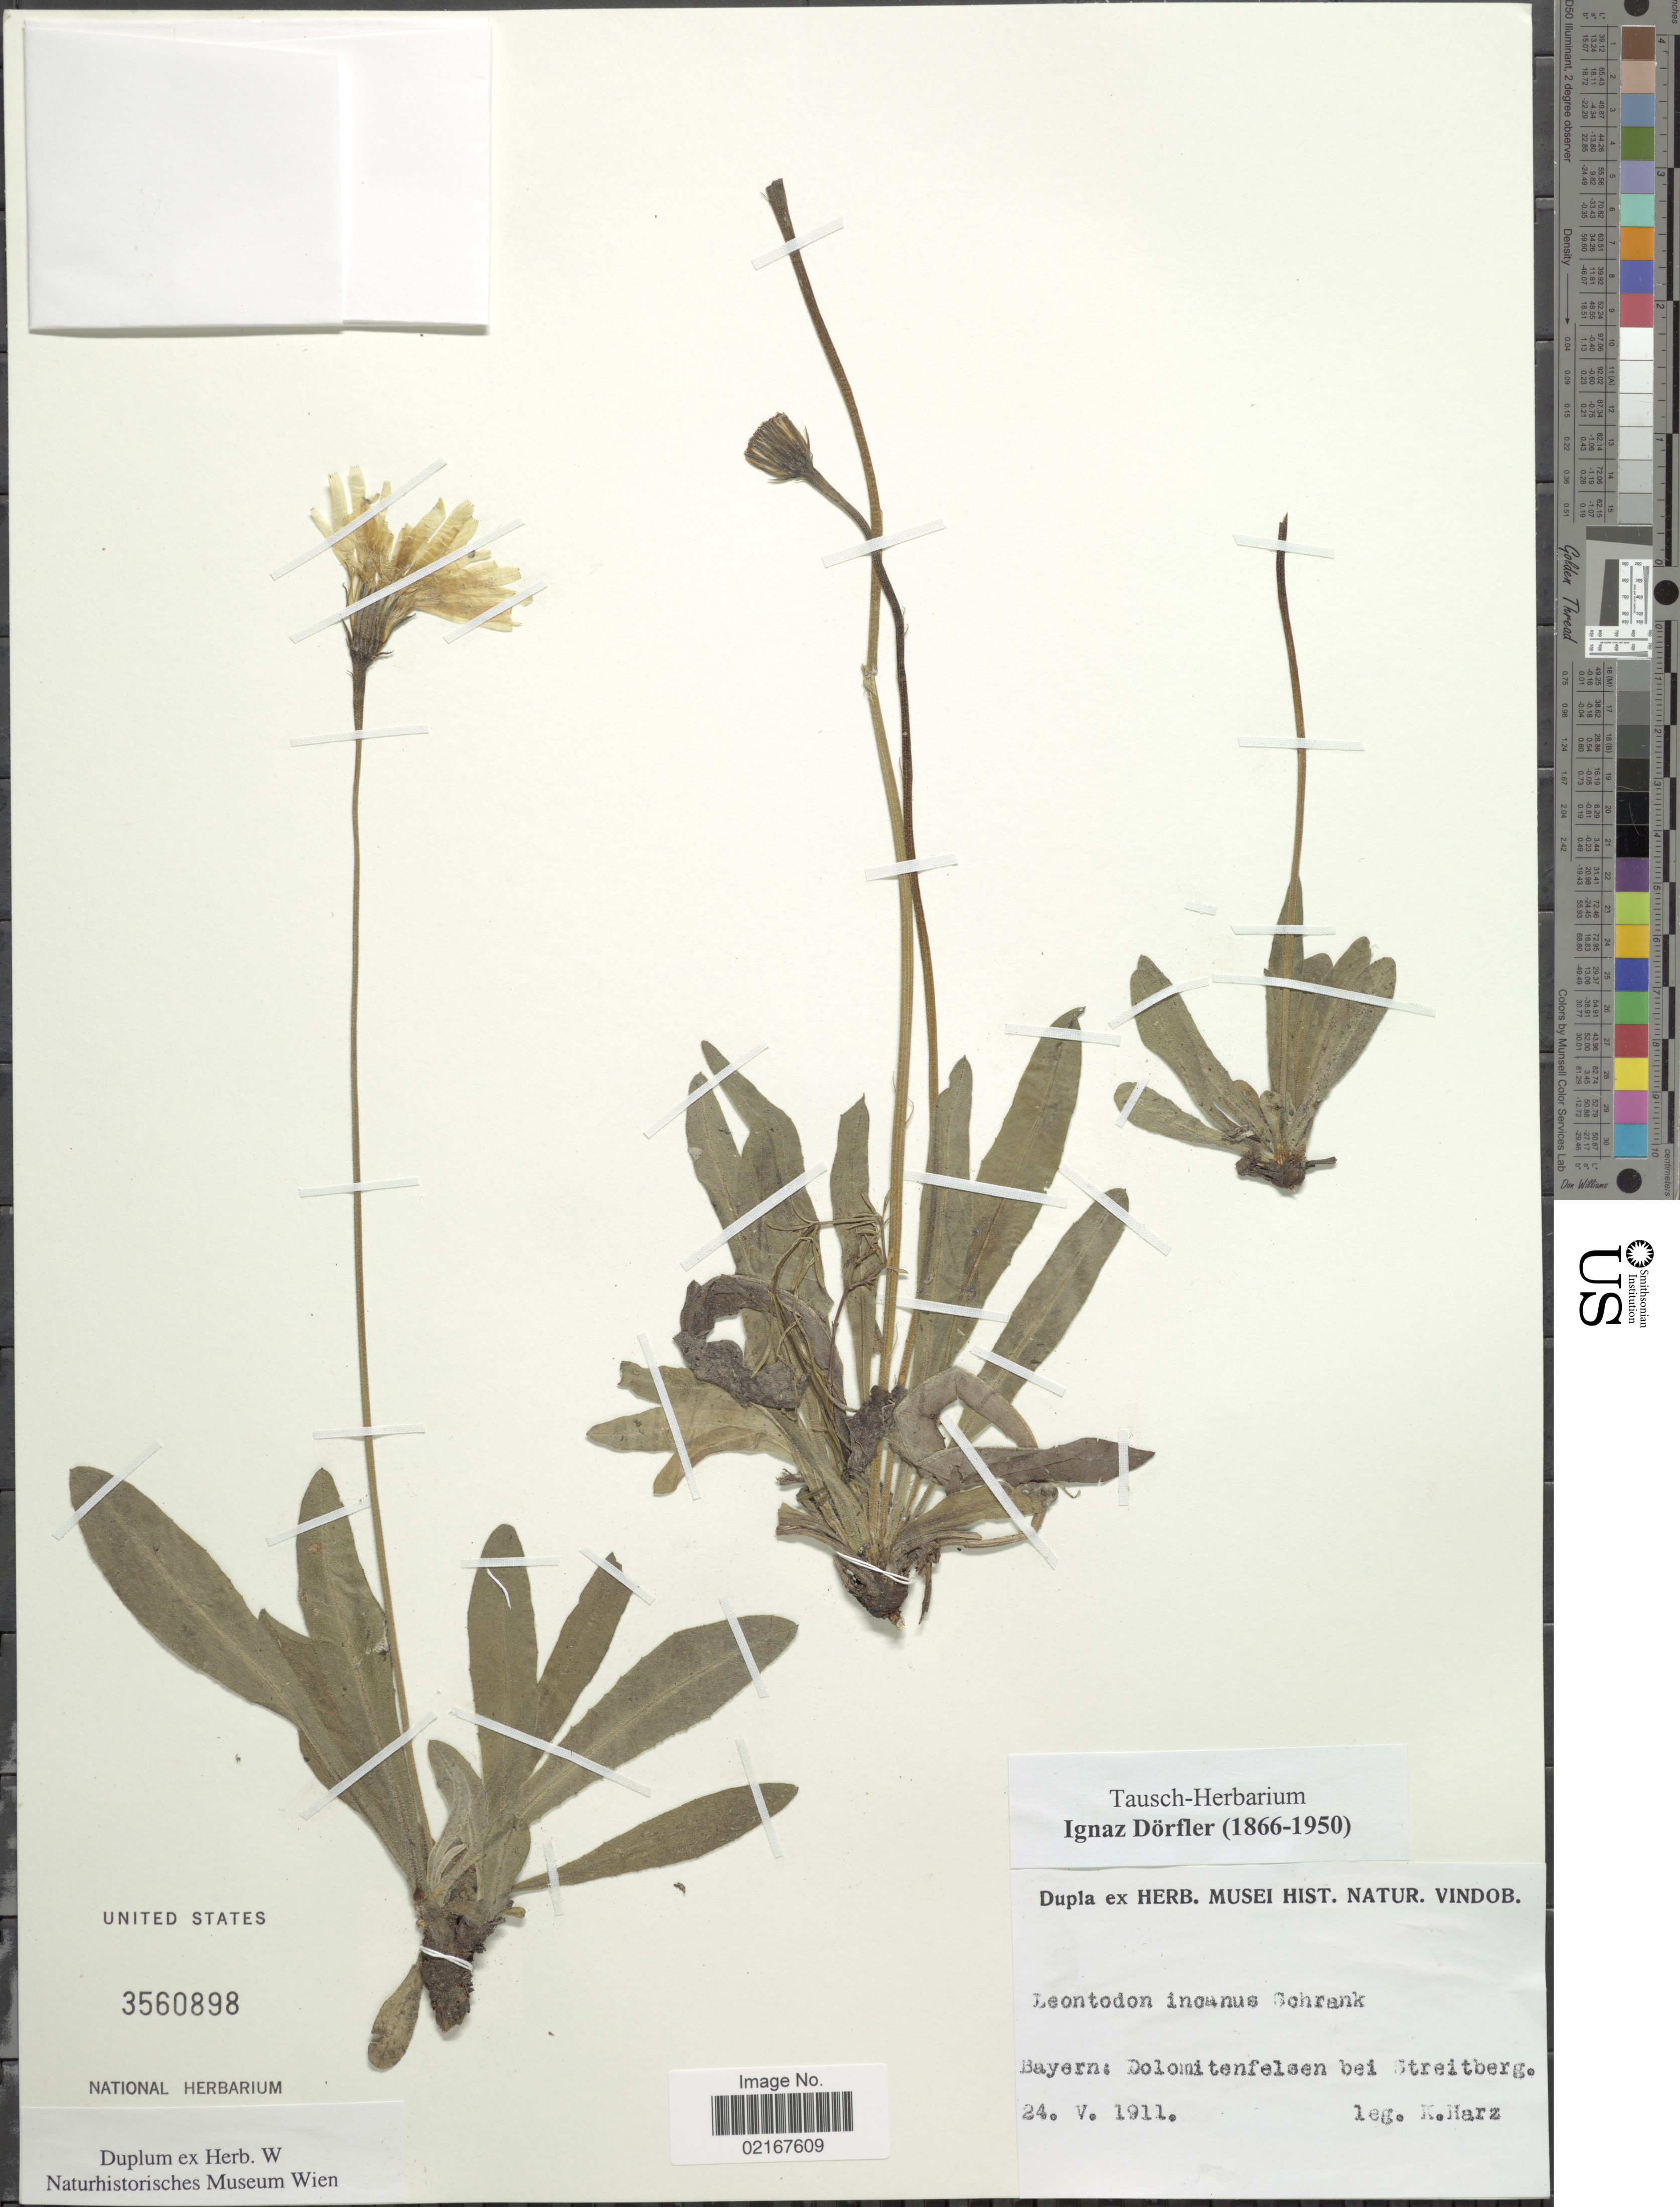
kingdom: Plantae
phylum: Tracheophyta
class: Magnoliopsida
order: Asterales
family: Asteraceae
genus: Leontodon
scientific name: Leontodon incanus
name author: (L.) Schrank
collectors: K. Harz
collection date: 1911-05-24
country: Germany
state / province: Bayern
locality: Dolomi tenfelsen bei Streitberg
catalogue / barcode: US 3560898